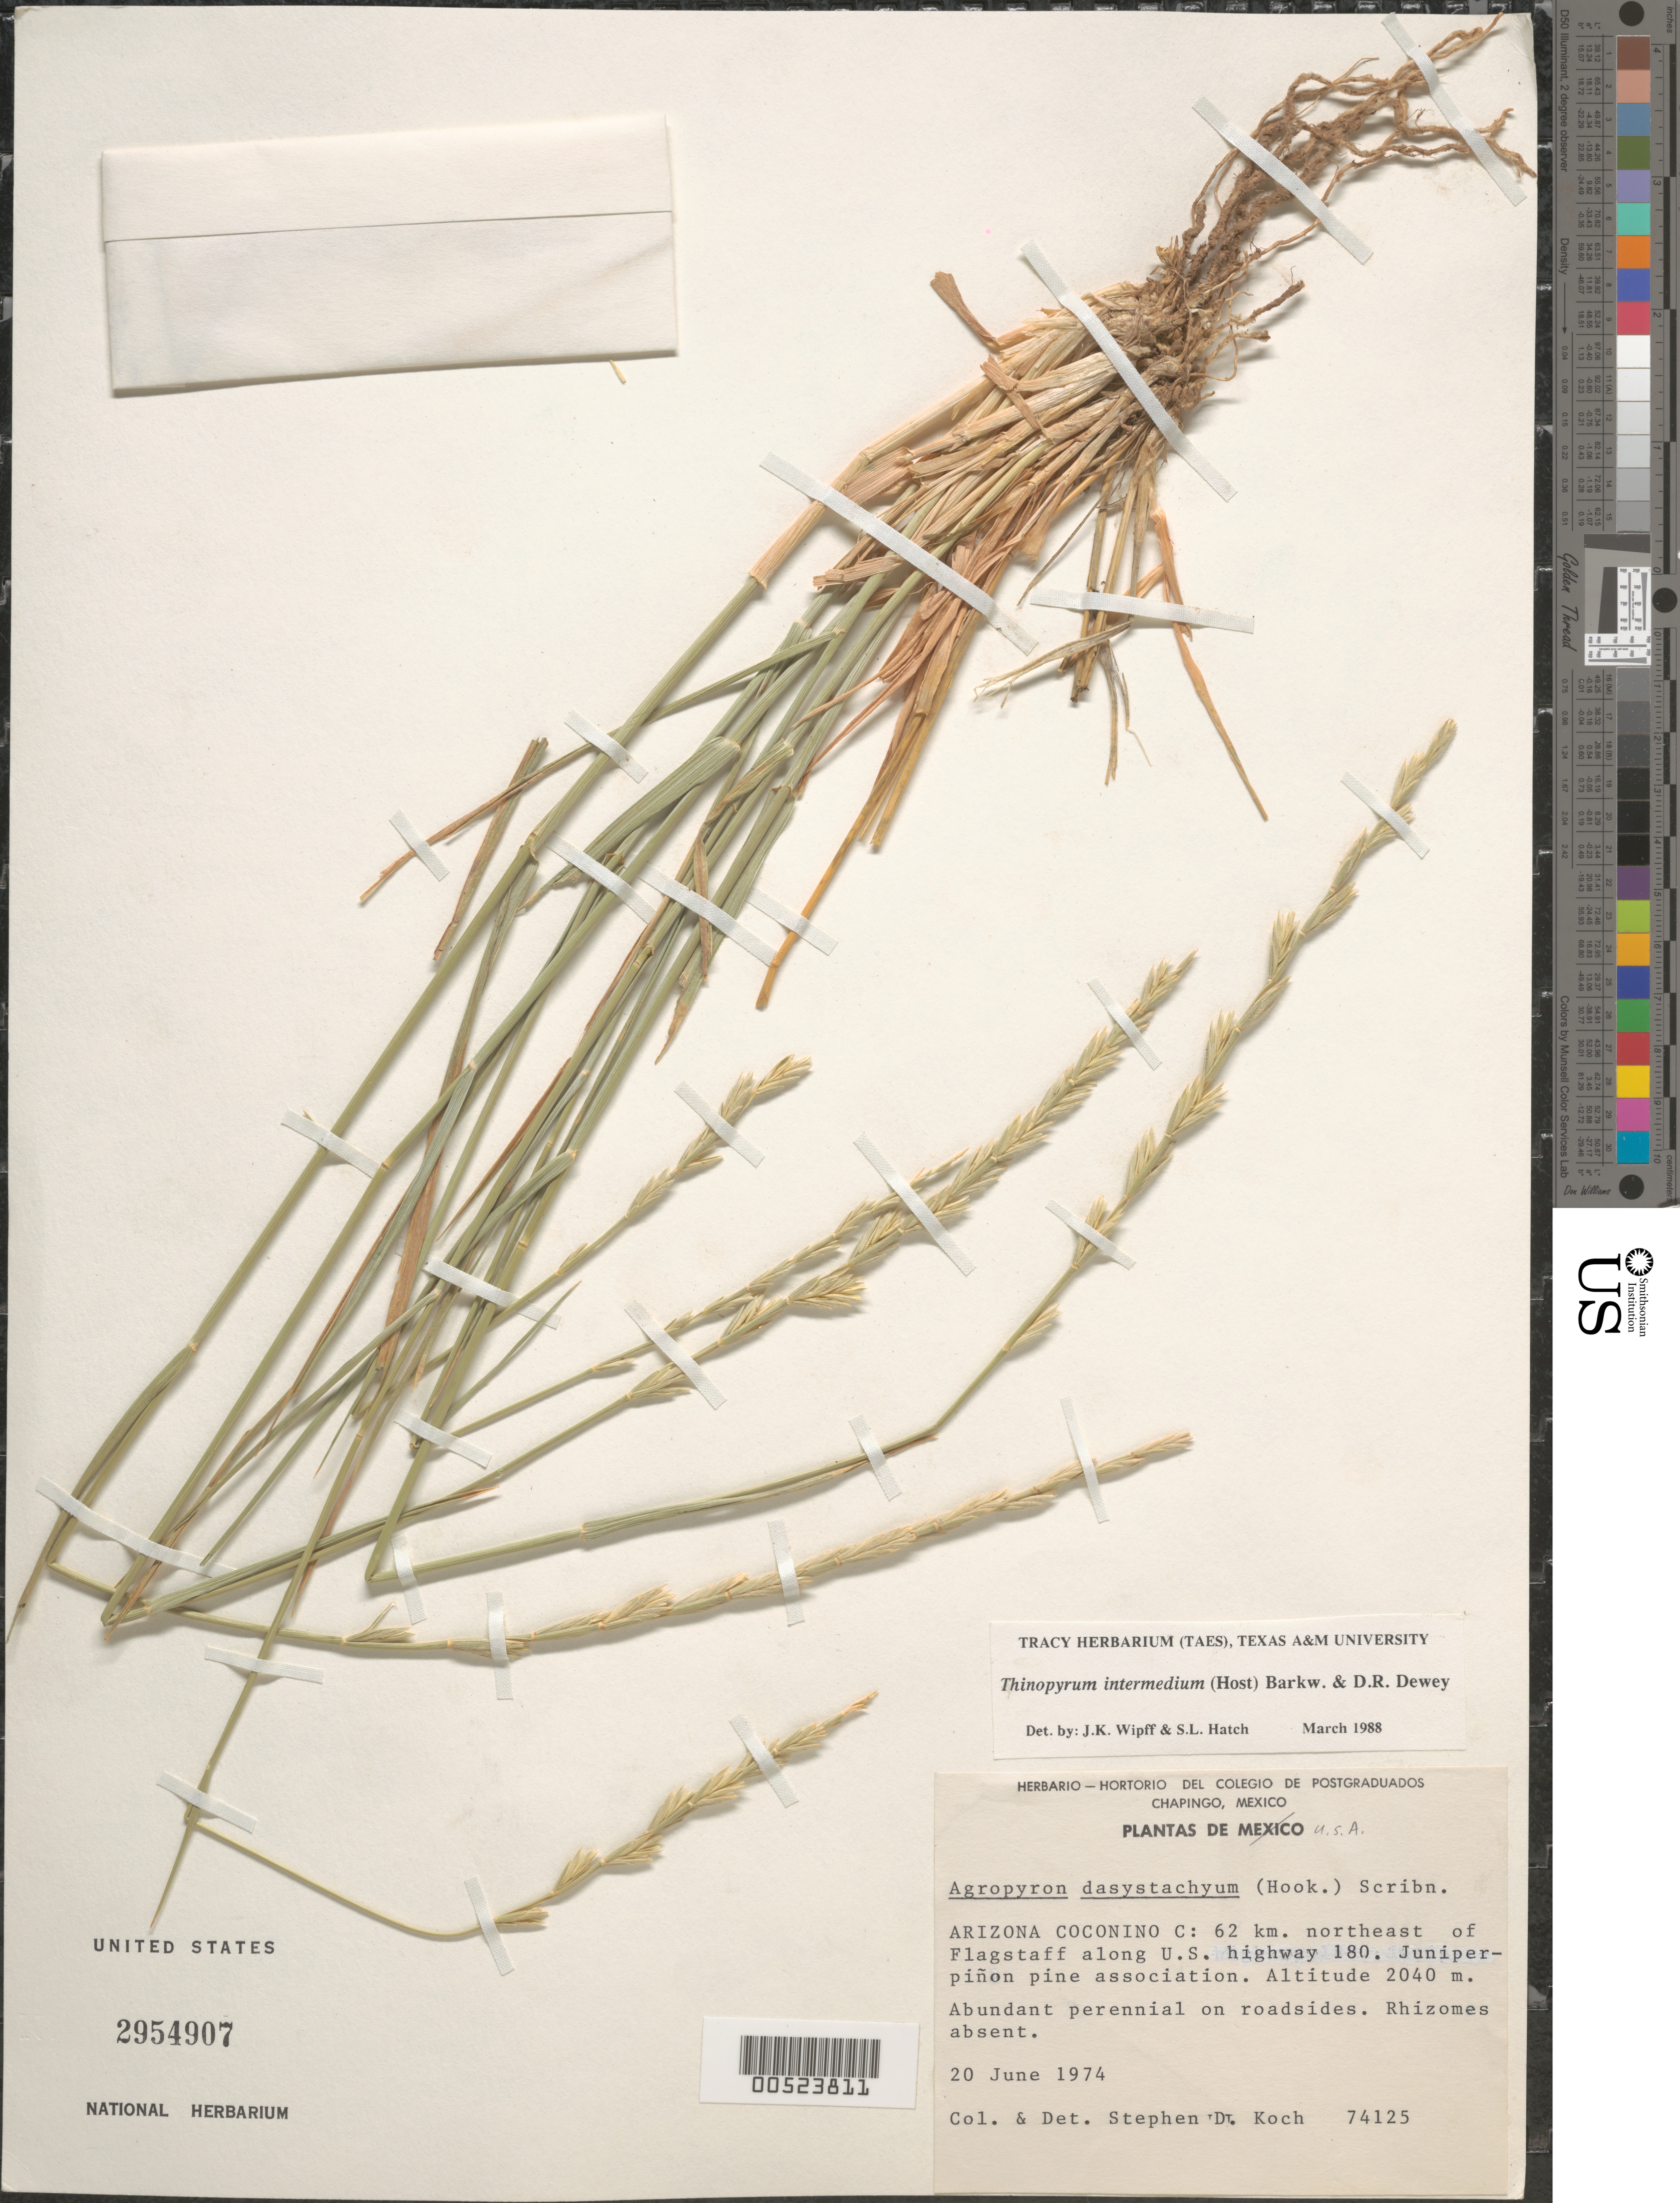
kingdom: Plantae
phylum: Tracheophyta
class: Liliopsida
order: Poales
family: Poaceae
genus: Aegilops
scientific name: Aegilops sp.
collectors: S. D. Koch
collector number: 74125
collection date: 1974-06-20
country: United States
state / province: Arizona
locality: Arizona Coconino C: 62 km. northeast of Flagstaff along U. S. highway 180. Juniper piñon pine association. Abundant perennial on roadsides.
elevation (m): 2040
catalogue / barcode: US 2954907